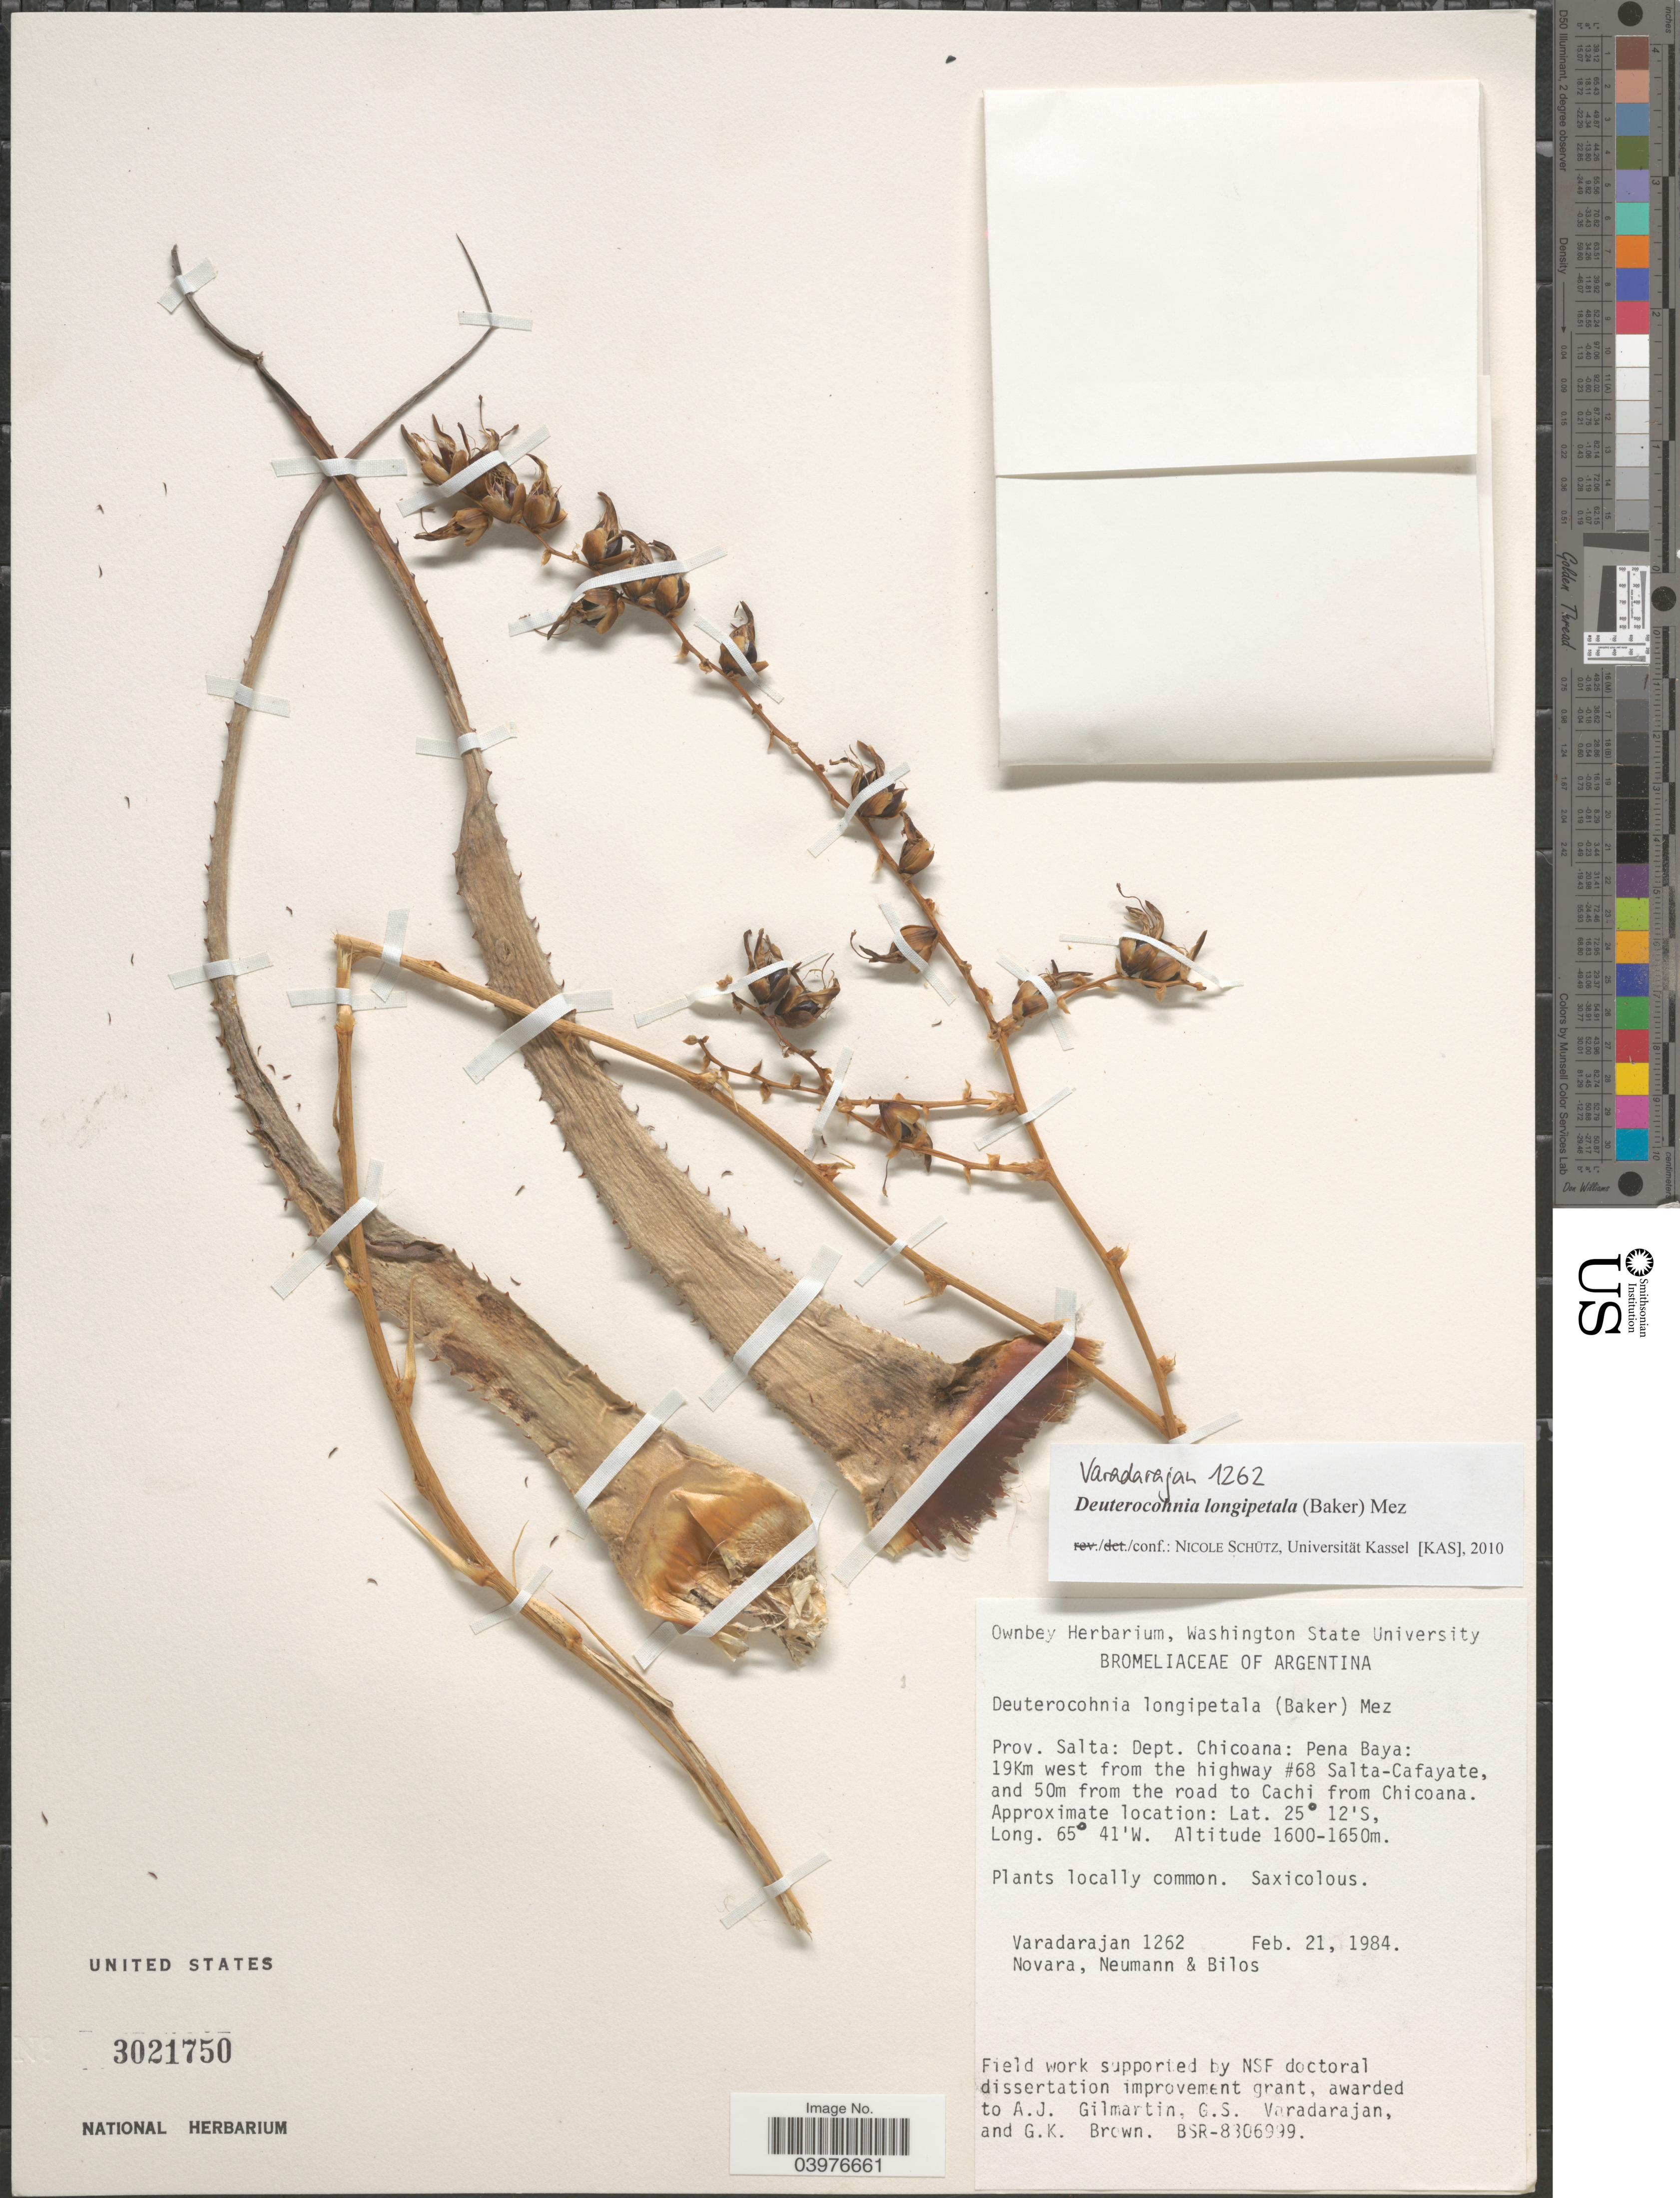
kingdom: Plantae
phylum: Tracheophyta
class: Liliopsida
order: Poales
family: Bromeliaceae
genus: Deuterocohnia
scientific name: Deuterocohnia longipetala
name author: (Baker) Mez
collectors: G. S. Varadarajan, -. Novara, Neumann, -- & -. Bilos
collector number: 1262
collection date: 1984-02-21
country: Argentina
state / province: Salta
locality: Dept. Chicoana: Pena Baya: 19Km west from the highway #68 Salta-Cafayate, and 50m from the road to Cachi from Chicoana.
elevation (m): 1600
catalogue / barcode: US 3021750